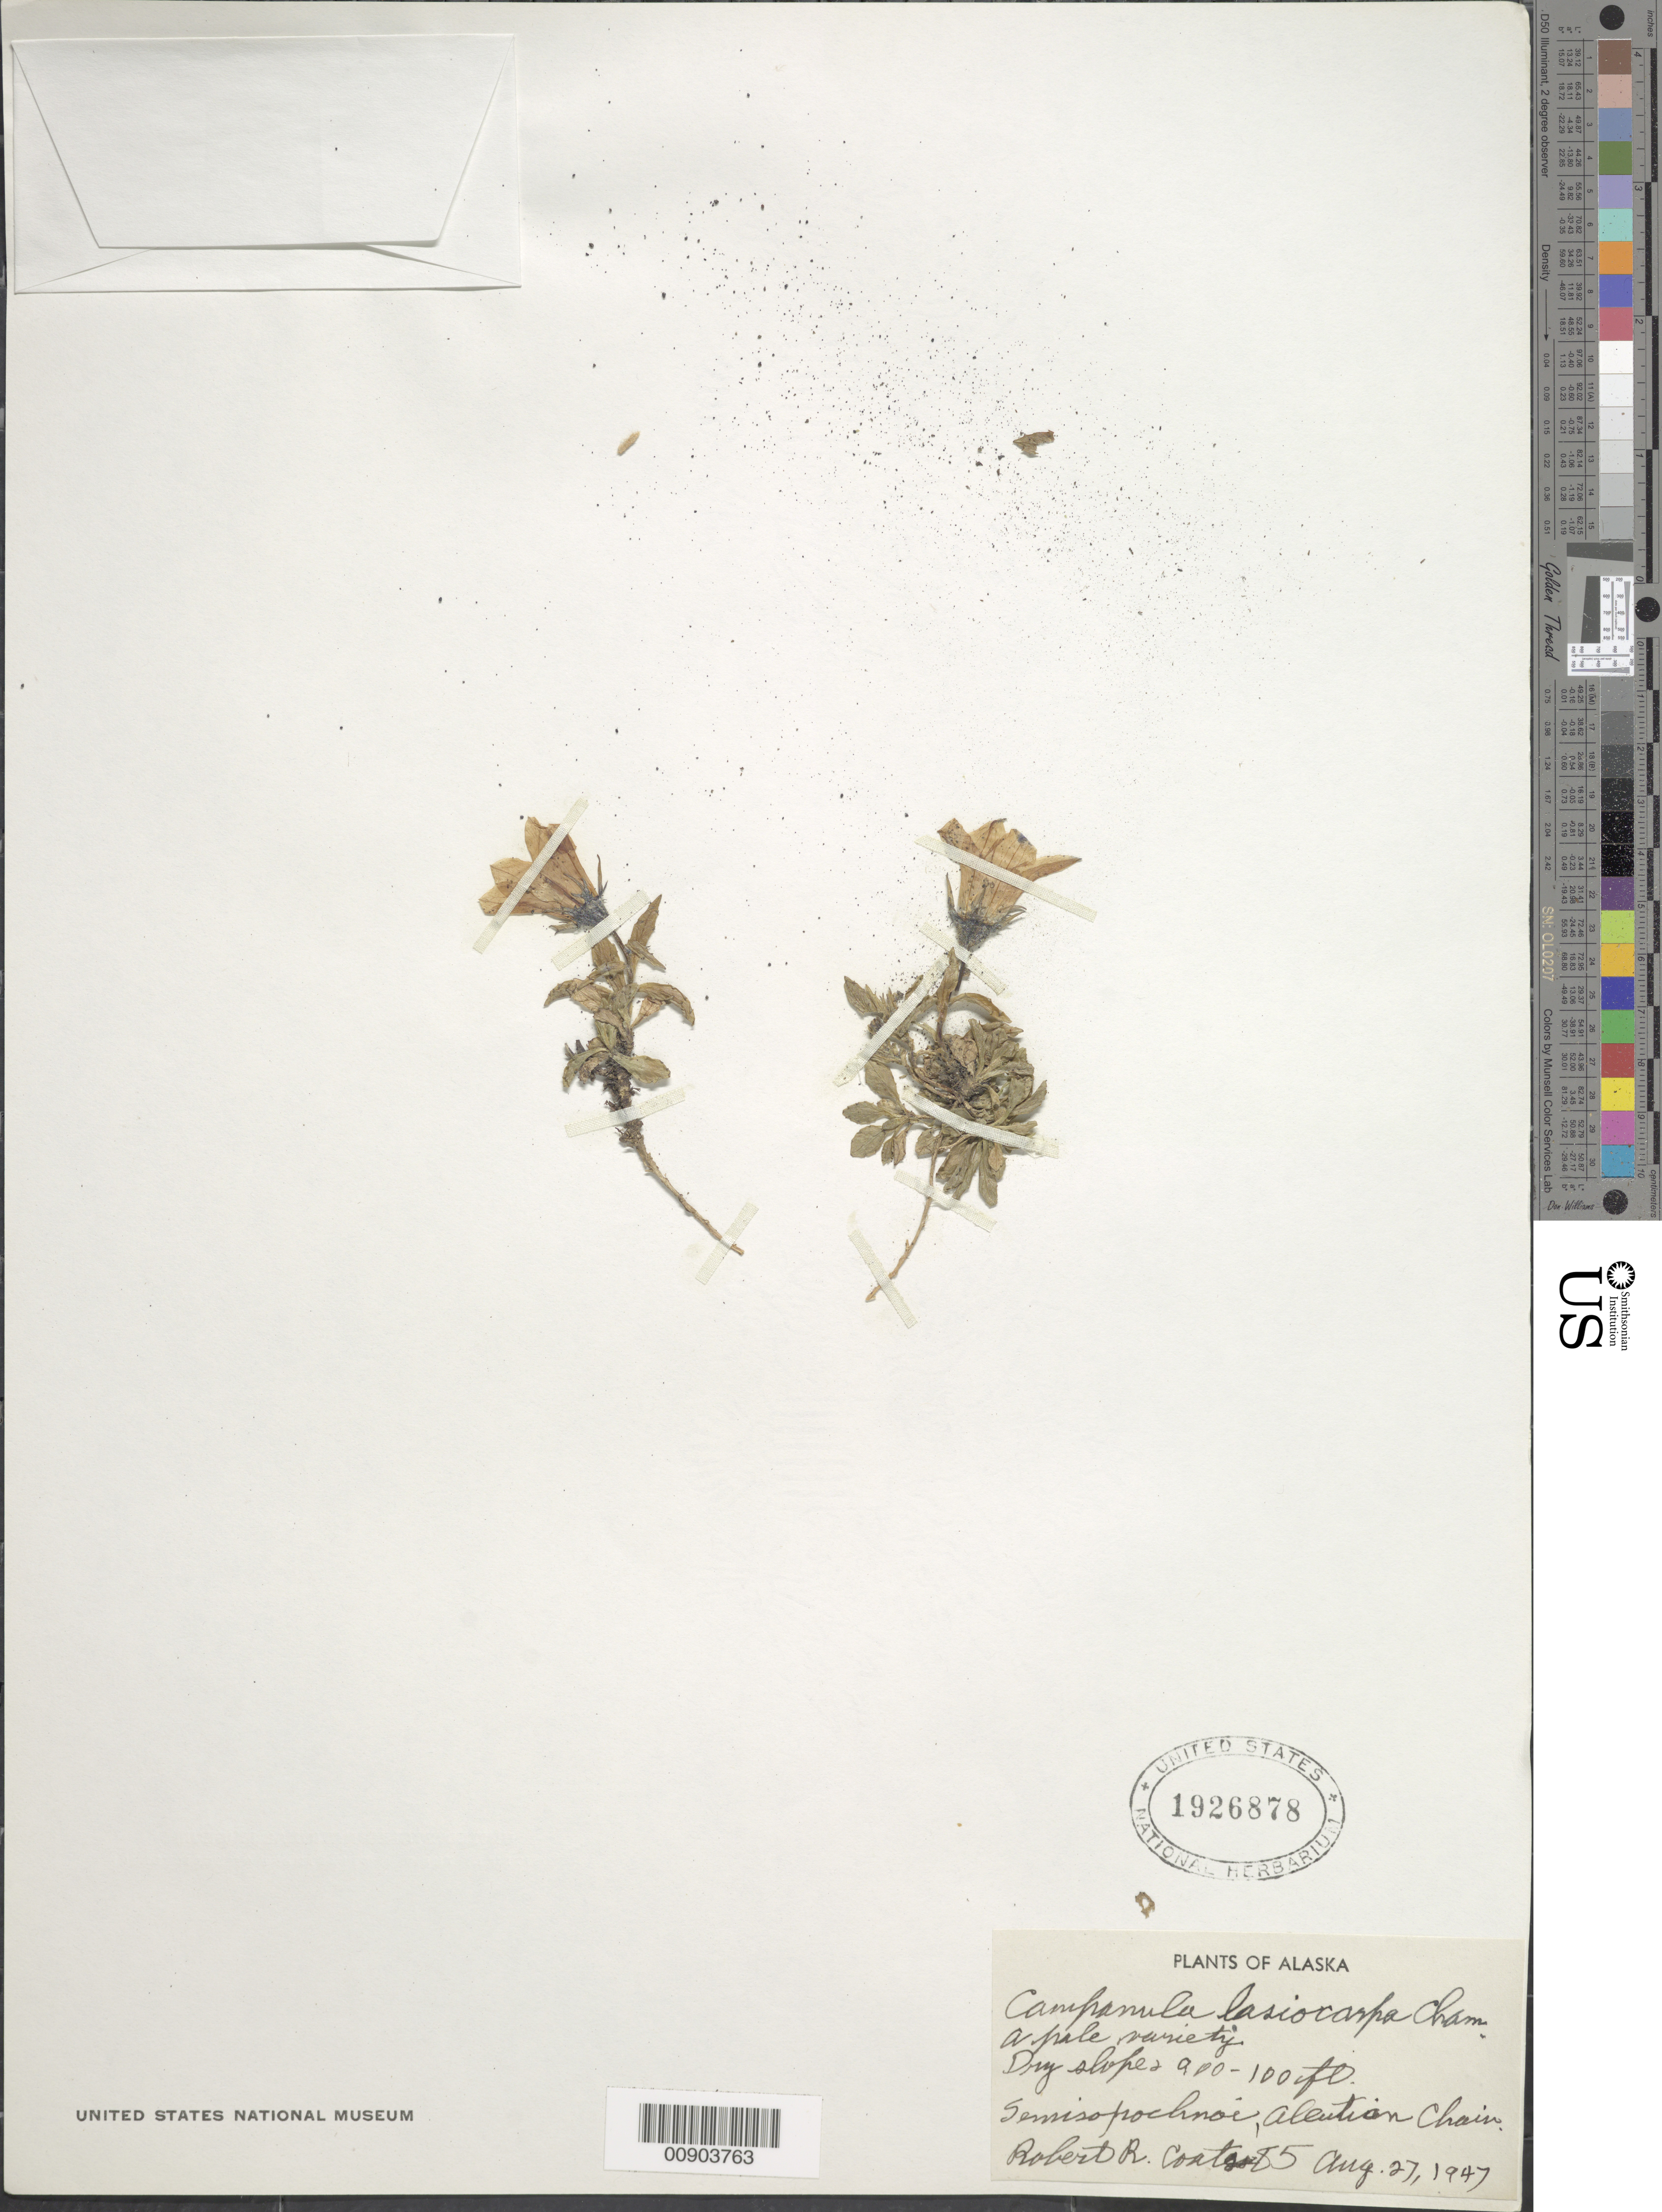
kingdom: Plantae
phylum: Tracheophyta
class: Magnoliopsida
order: Asterales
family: Campanulaceae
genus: Campanula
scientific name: Campanula lasiocarpa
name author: Cham.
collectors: R. Coats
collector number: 85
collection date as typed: Aug. 27, 1947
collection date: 1947-08-27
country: United States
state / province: Alaska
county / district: Aleutians West Census Area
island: Kiska Island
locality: Aleutian Chain, Semisopochnoi.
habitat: Dry slope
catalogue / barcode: US 1926878